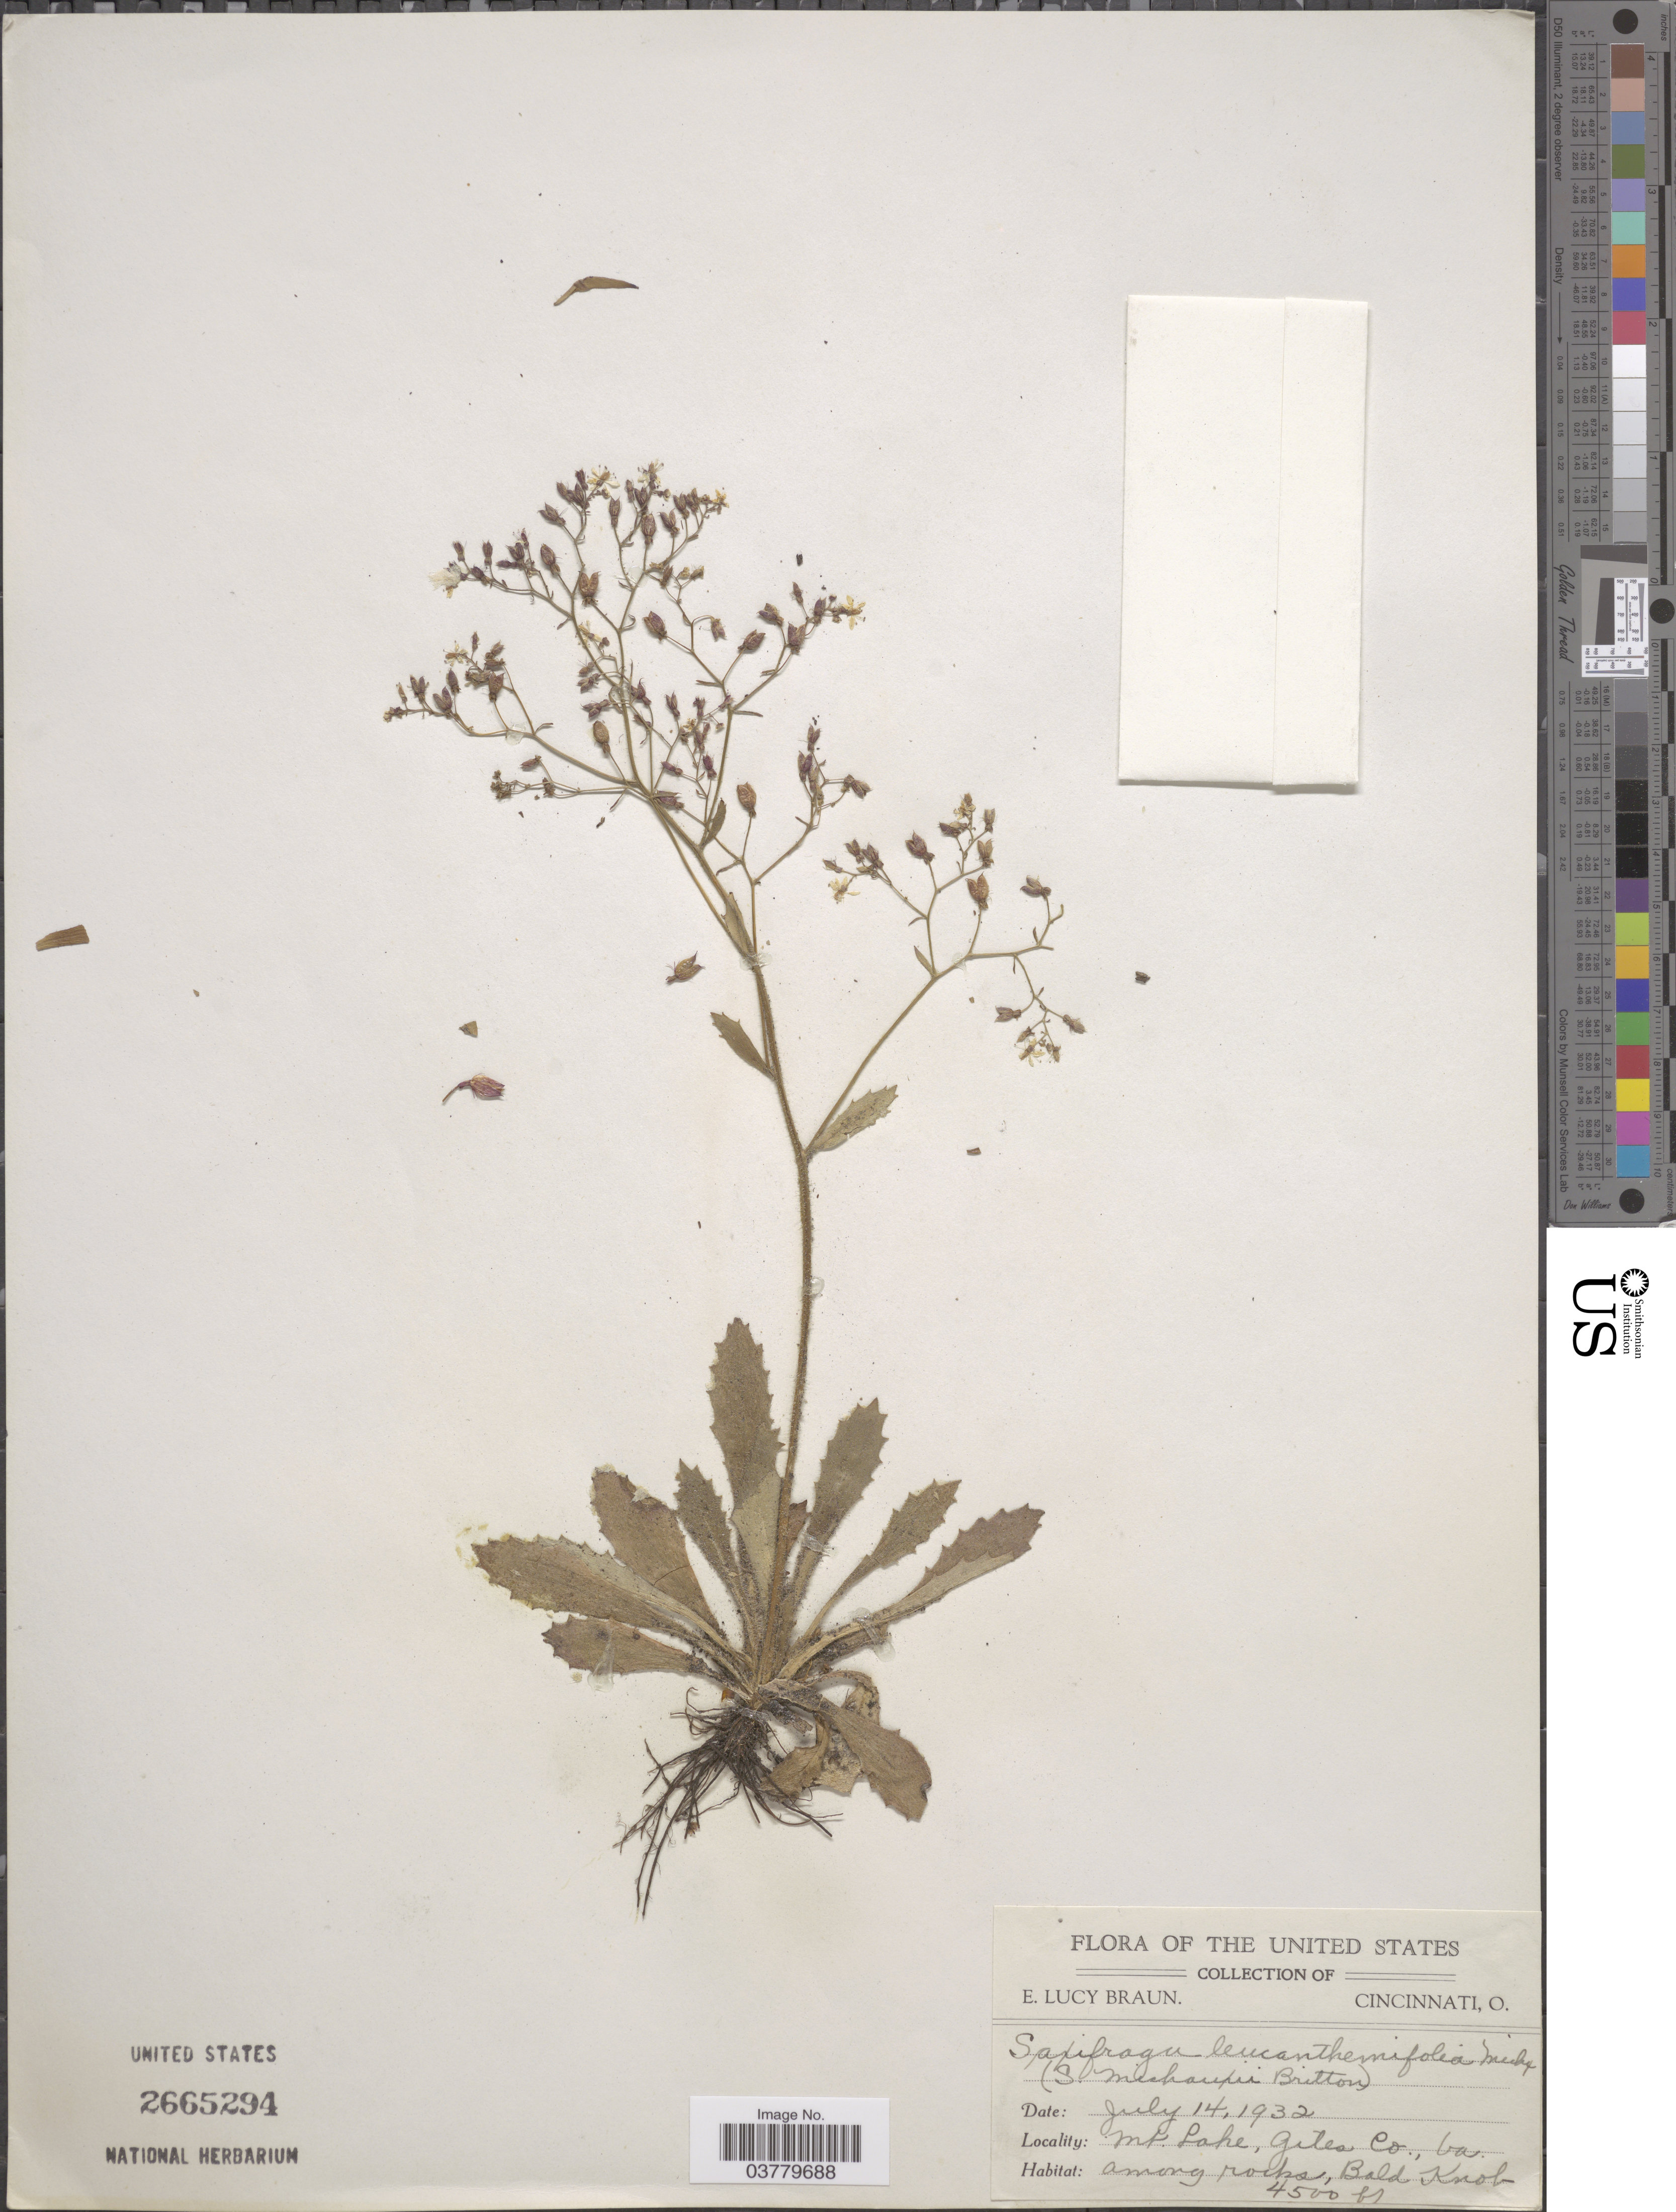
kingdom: Plantae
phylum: Tracheophyta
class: Magnoliopsida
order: Saxifragales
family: Saxifragaceae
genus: Micranthes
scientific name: Micranthes petiolaris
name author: (Raf.) Bush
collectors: E. L. Braun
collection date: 1932-07-14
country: United States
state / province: Virginia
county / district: Giles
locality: Mt. Lake, Giles Co. Among rocks, Bald Knob.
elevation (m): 1372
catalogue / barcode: US 2665294